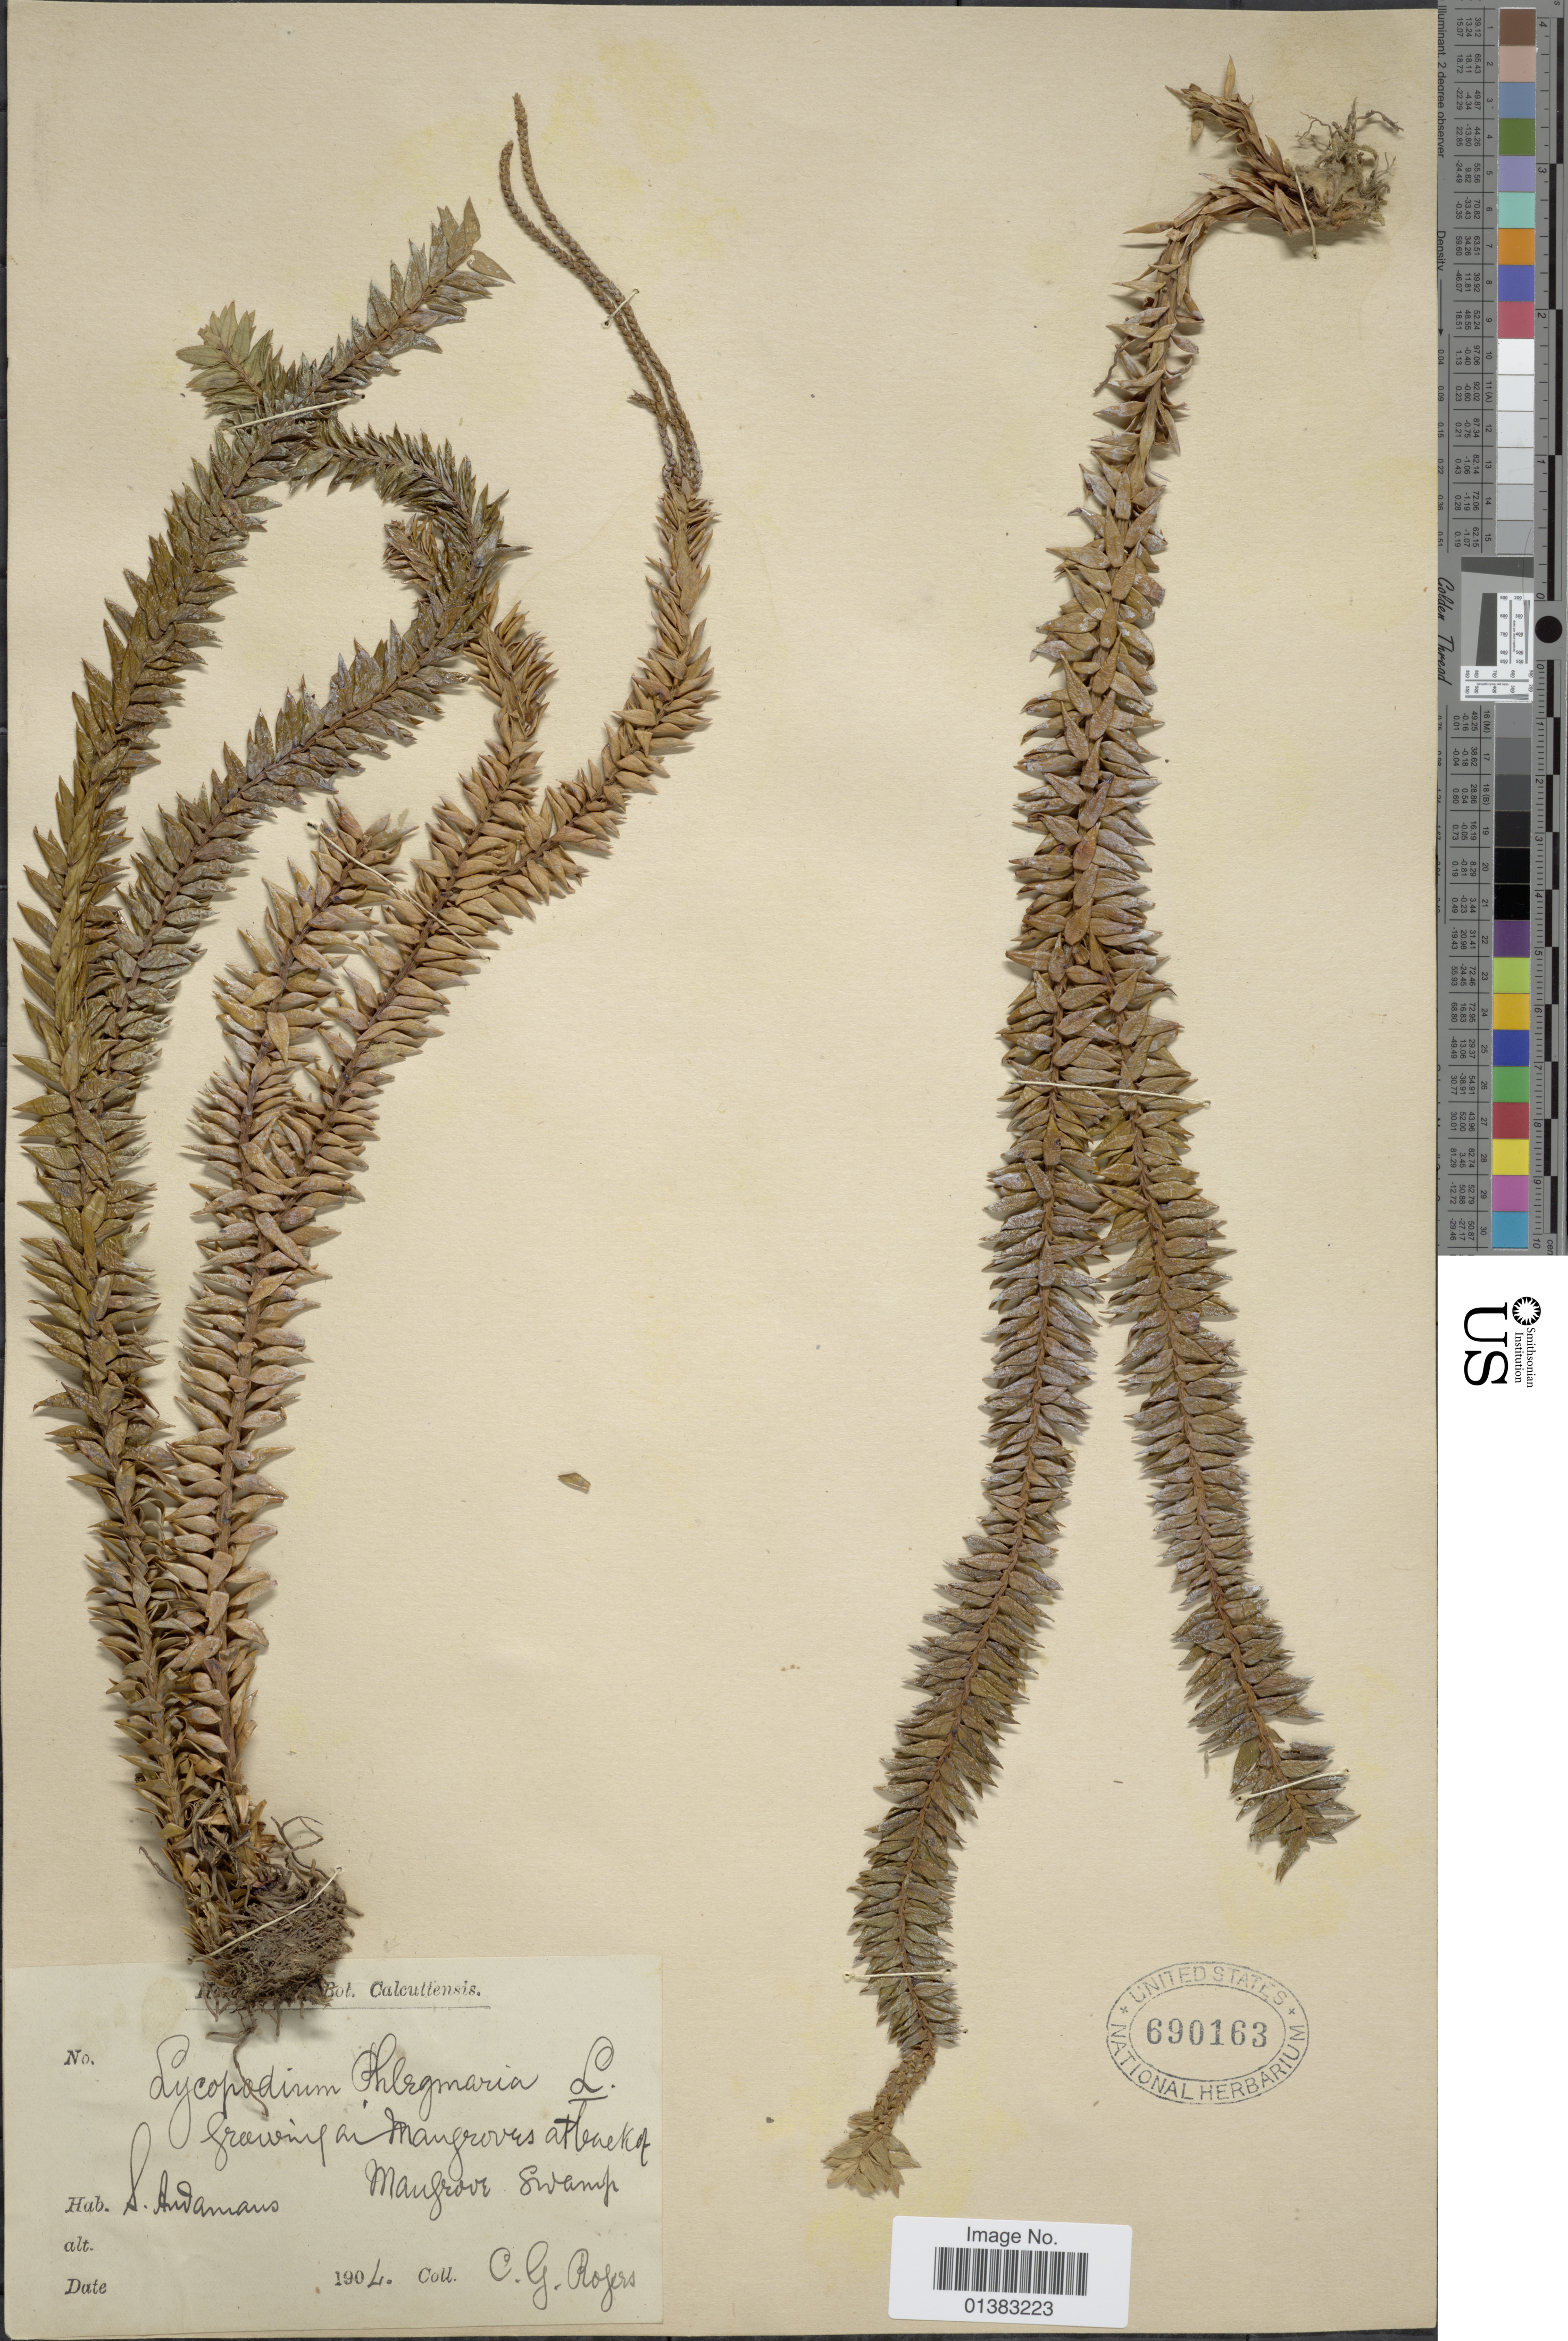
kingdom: Plantae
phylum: Tracheophyta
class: Lycopodiopsida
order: Lycopodiales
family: Lycopodiaceae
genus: Phlegmariurus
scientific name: Phlegmariurus mirabilis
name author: (Willd.) A. R. Field & Testo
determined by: Field, A. R.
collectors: C. Rogers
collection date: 1904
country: India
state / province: Andaman and Nicobar Islands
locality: Graving on Mangroves at back of Mangrove Swamp, S. Andamans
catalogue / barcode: US 690163